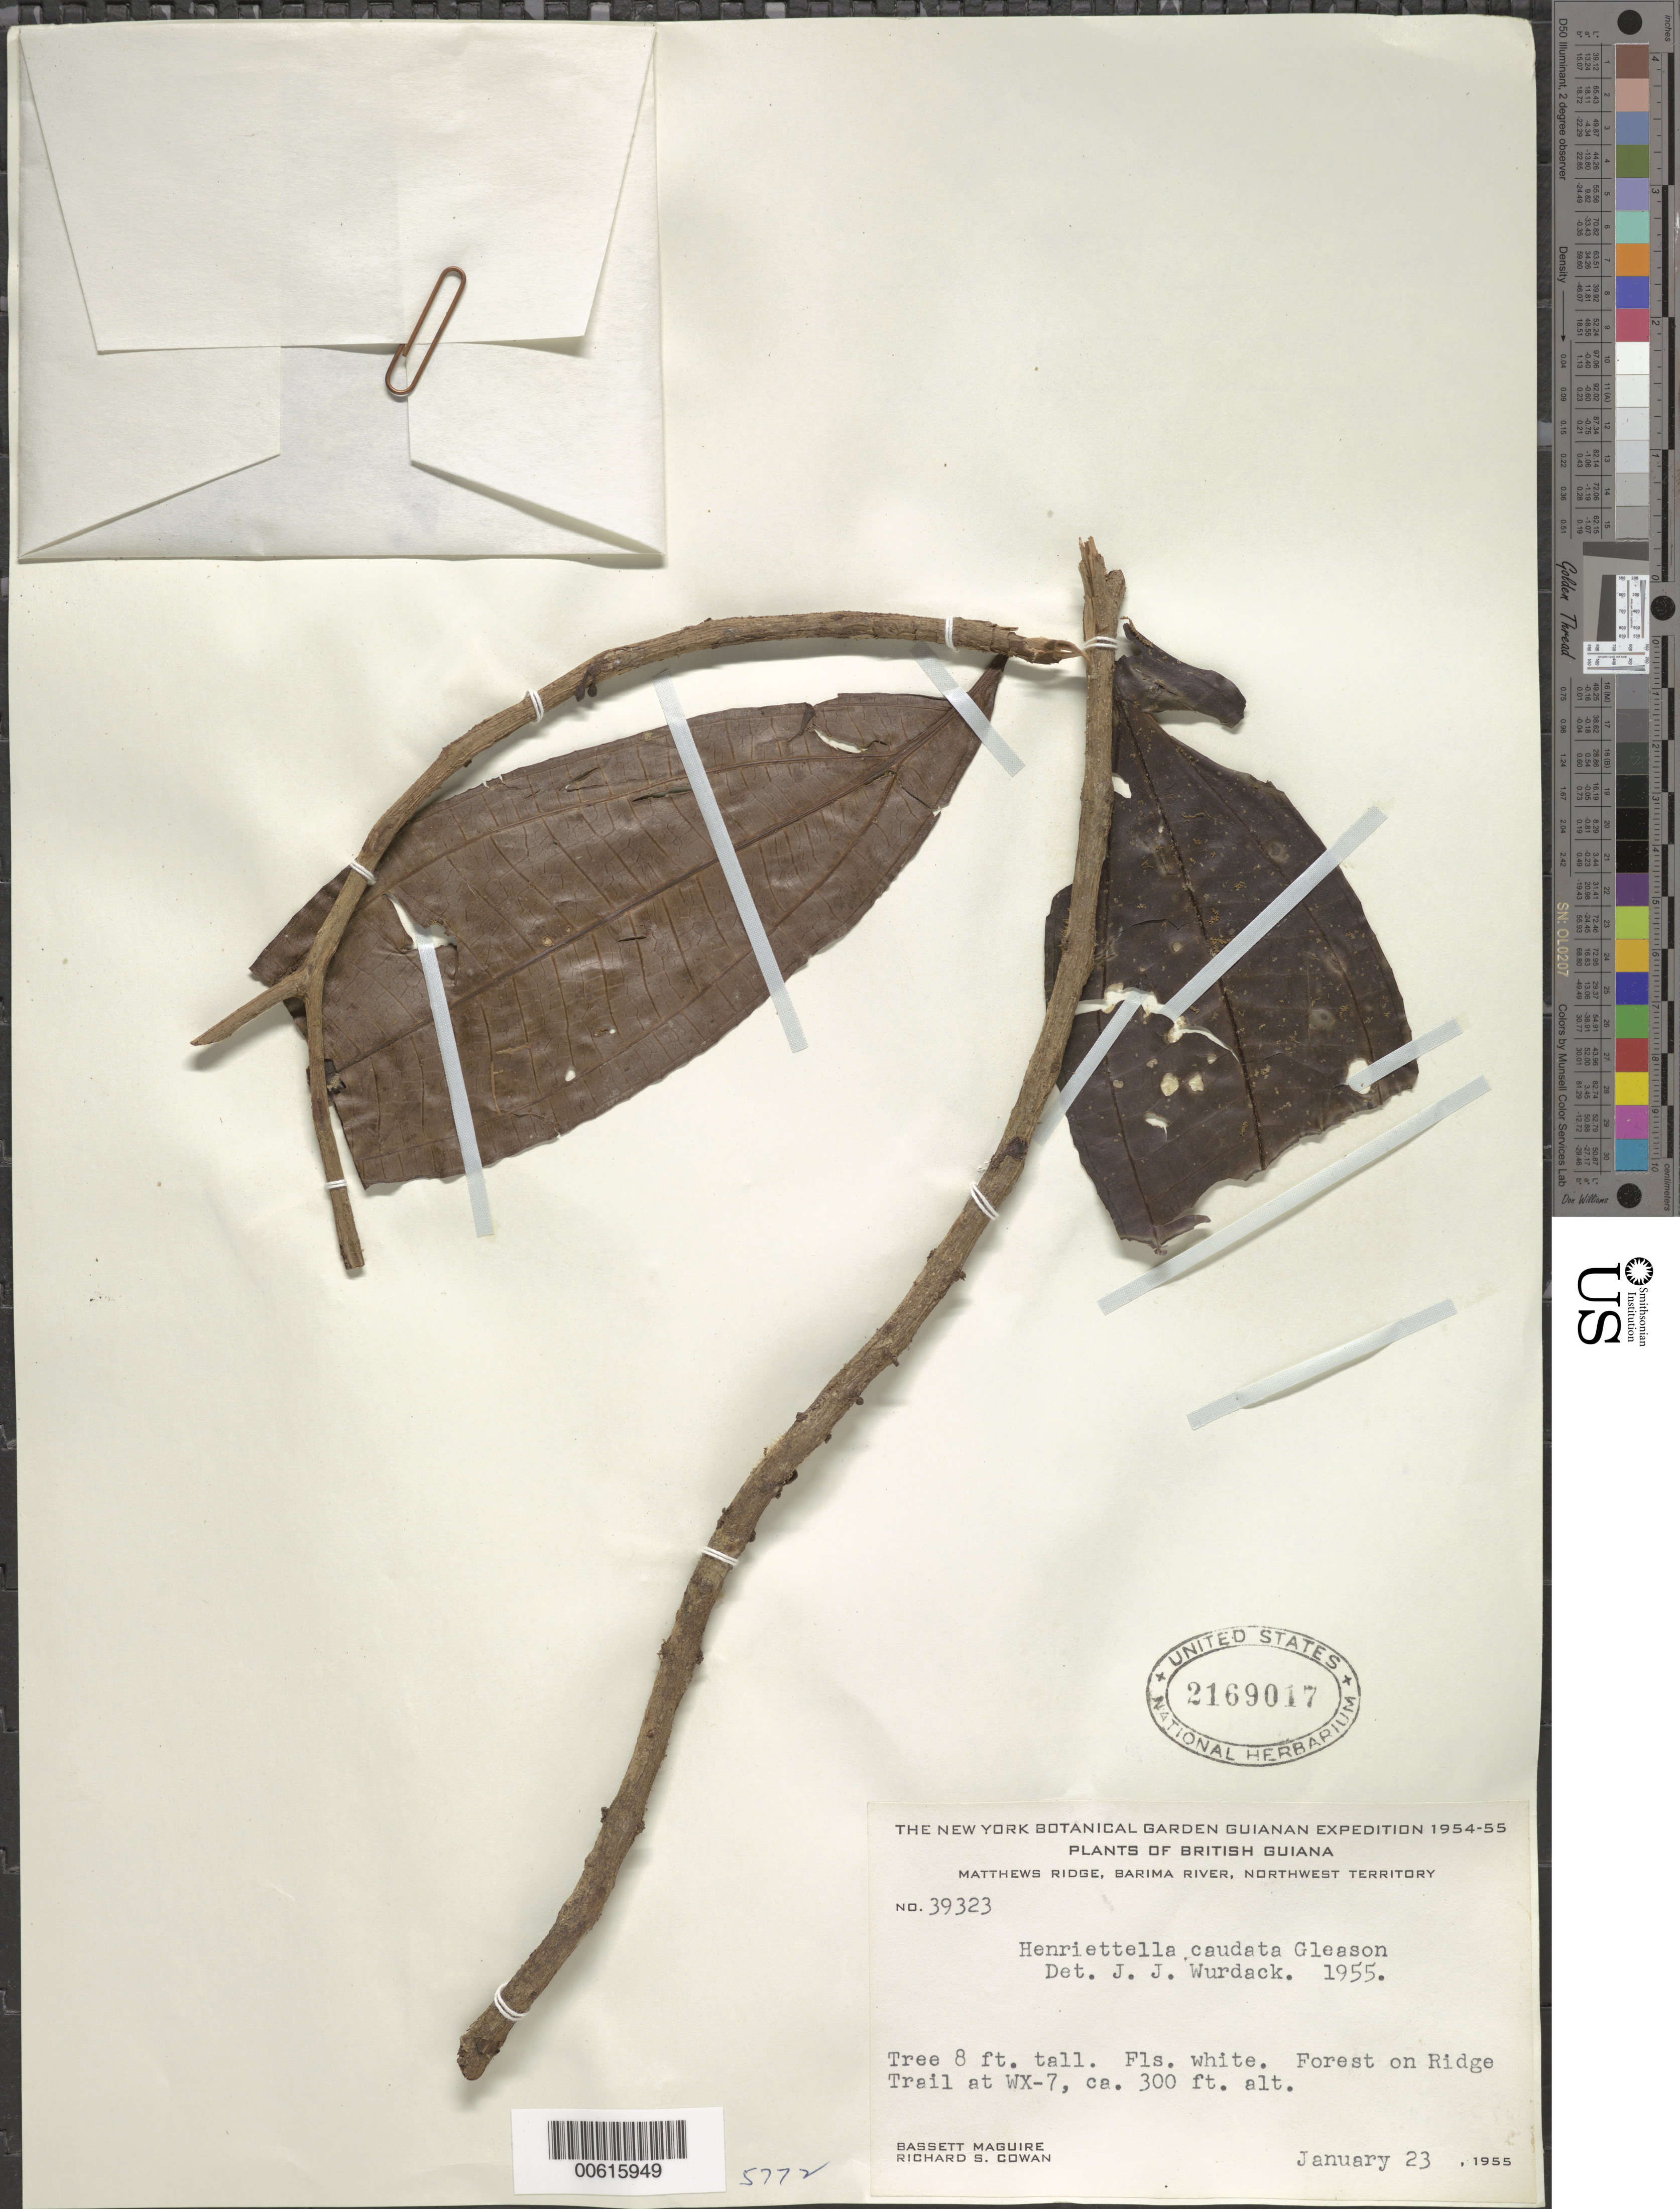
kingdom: Plantae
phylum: Tracheophyta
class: Magnoliopsida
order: Myrtales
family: Melastomataceae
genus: Henriettea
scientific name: Henriettea caudata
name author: (Gleason) Penneys et al.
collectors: B. Maguire & R. S. Cowan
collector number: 39323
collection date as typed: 23-Jan-55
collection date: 1955-01-23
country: Guyana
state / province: Barima-Waini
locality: Barima R., Matthews Ridge, Ridge Trail at WX-7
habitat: Forest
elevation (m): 90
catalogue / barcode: US 2169017